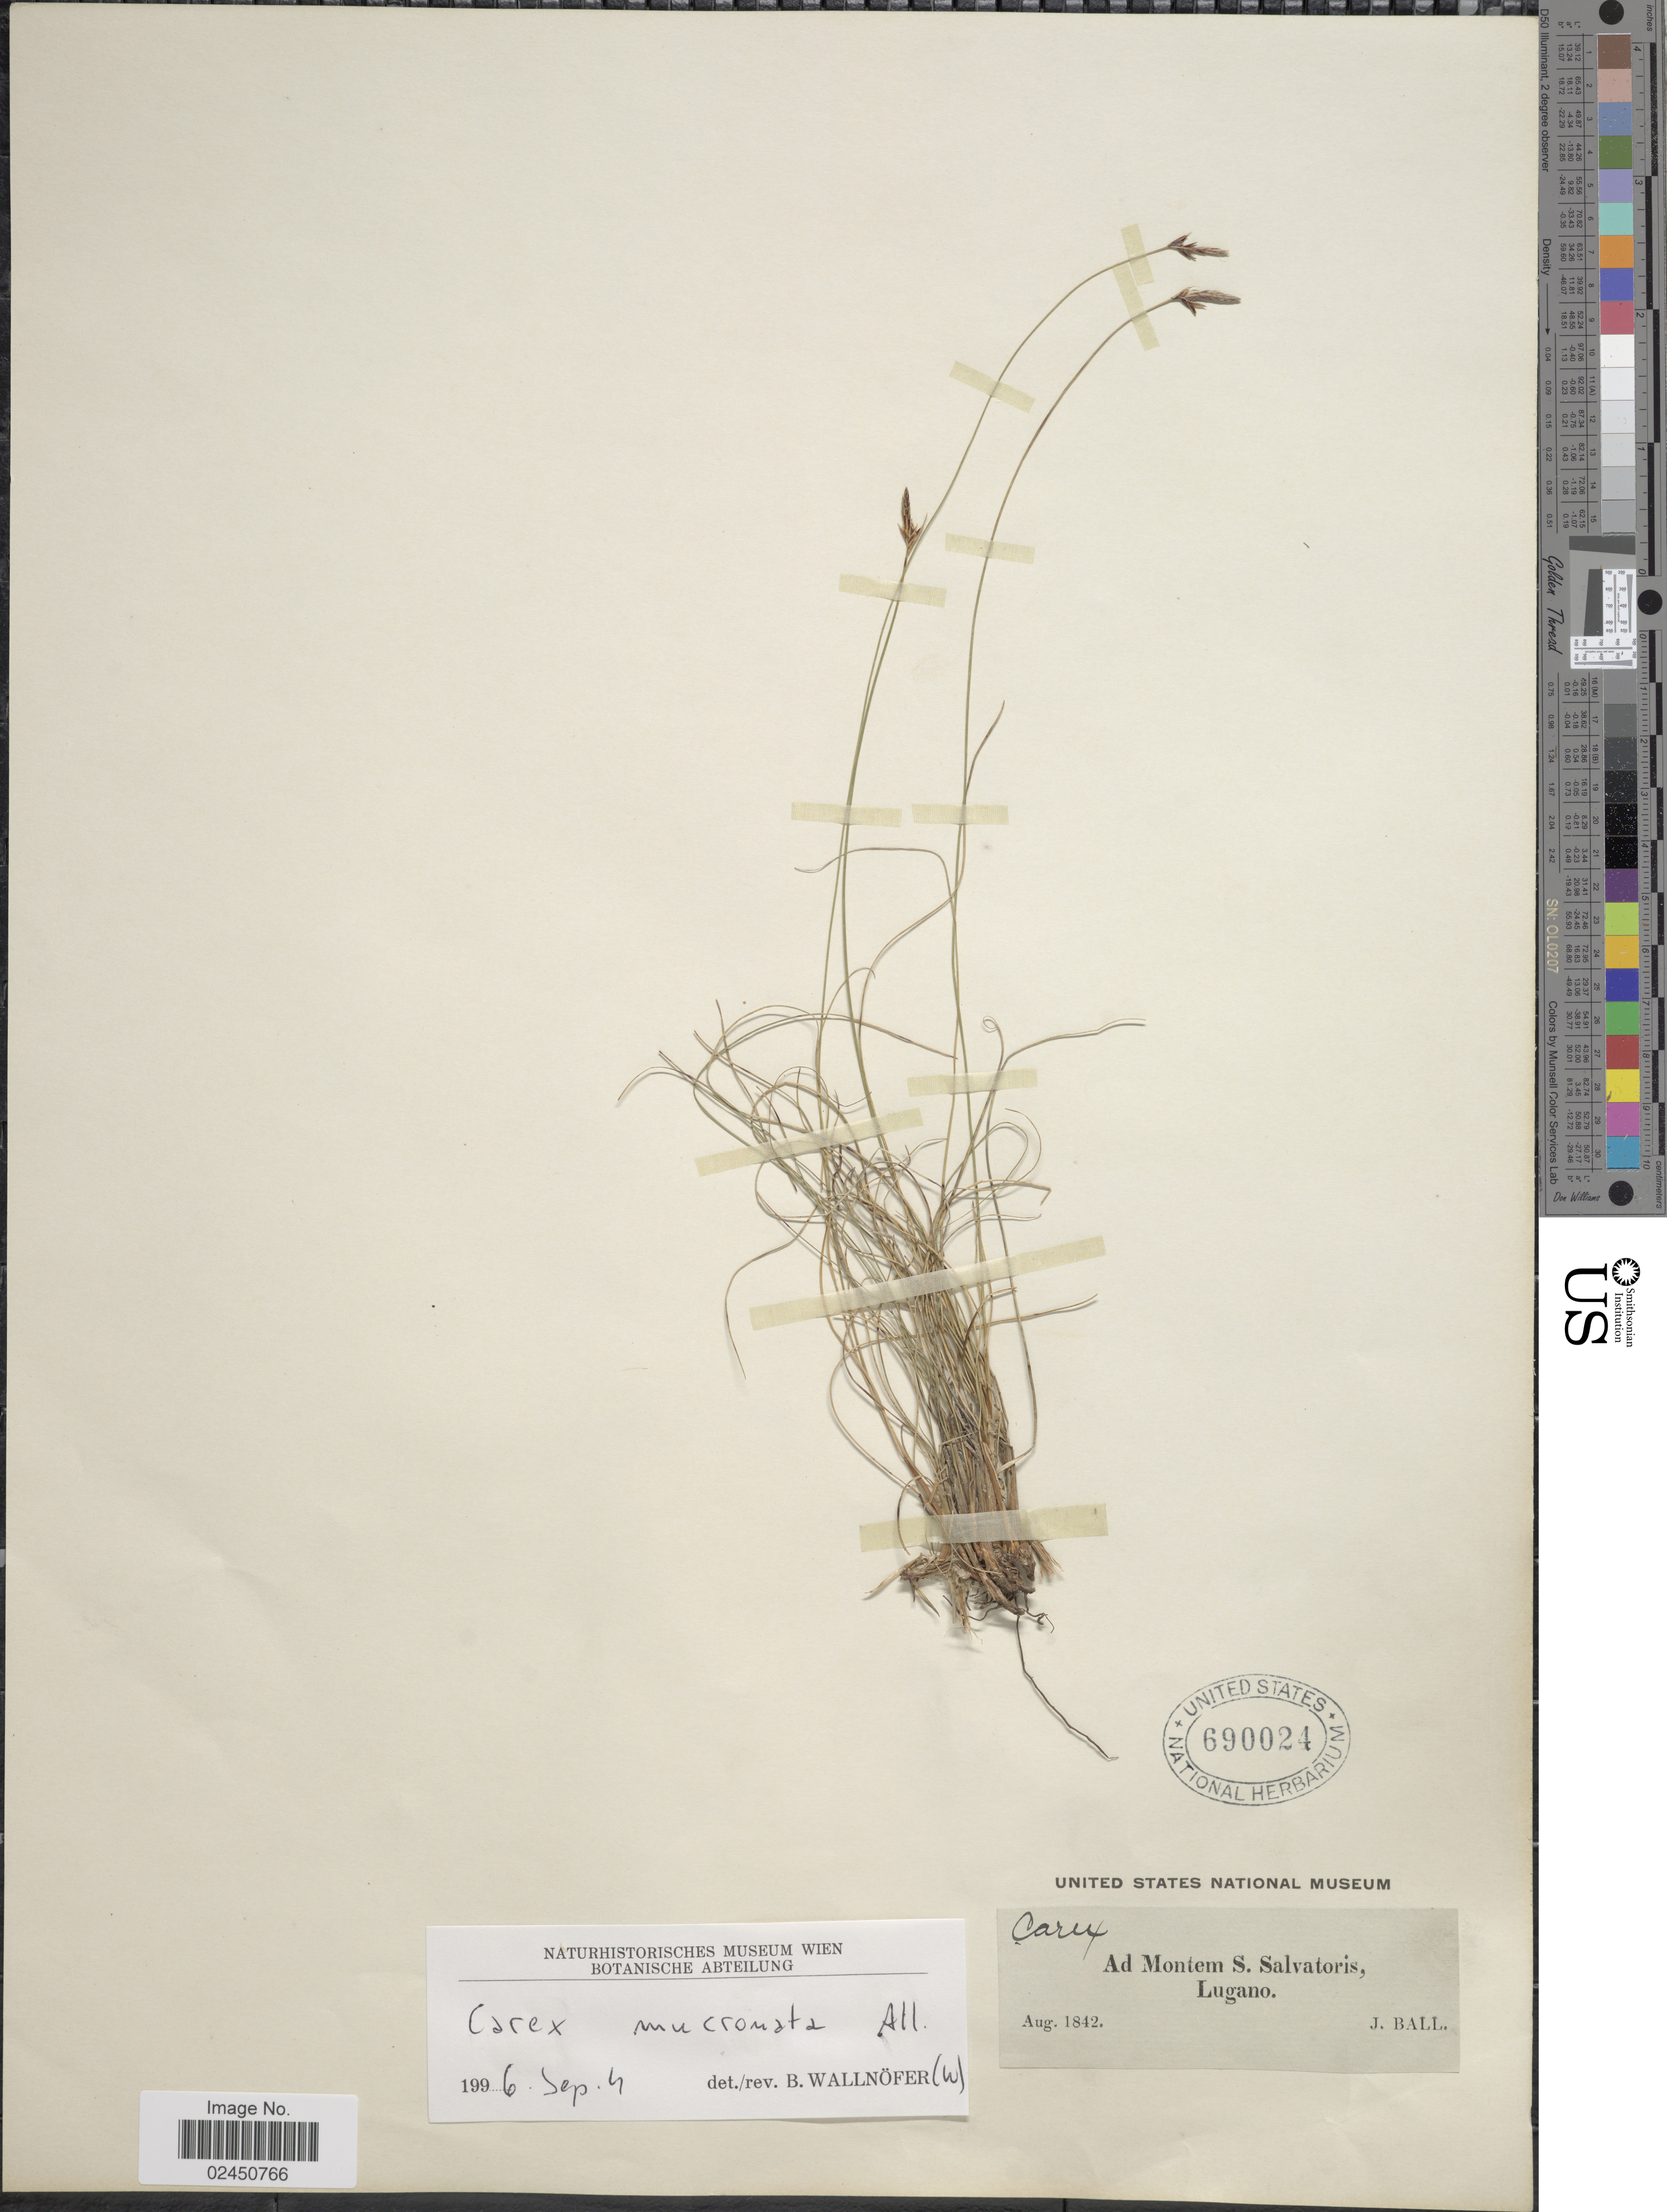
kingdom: Plantae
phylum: Tracheophyta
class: Liliopsida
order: Poales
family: Cyperaceae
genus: Carex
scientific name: Carex mucronata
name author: All.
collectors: J. Ball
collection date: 1842-08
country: Switzerland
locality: Montem S. Salvatoris, Lugano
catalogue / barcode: US 690024